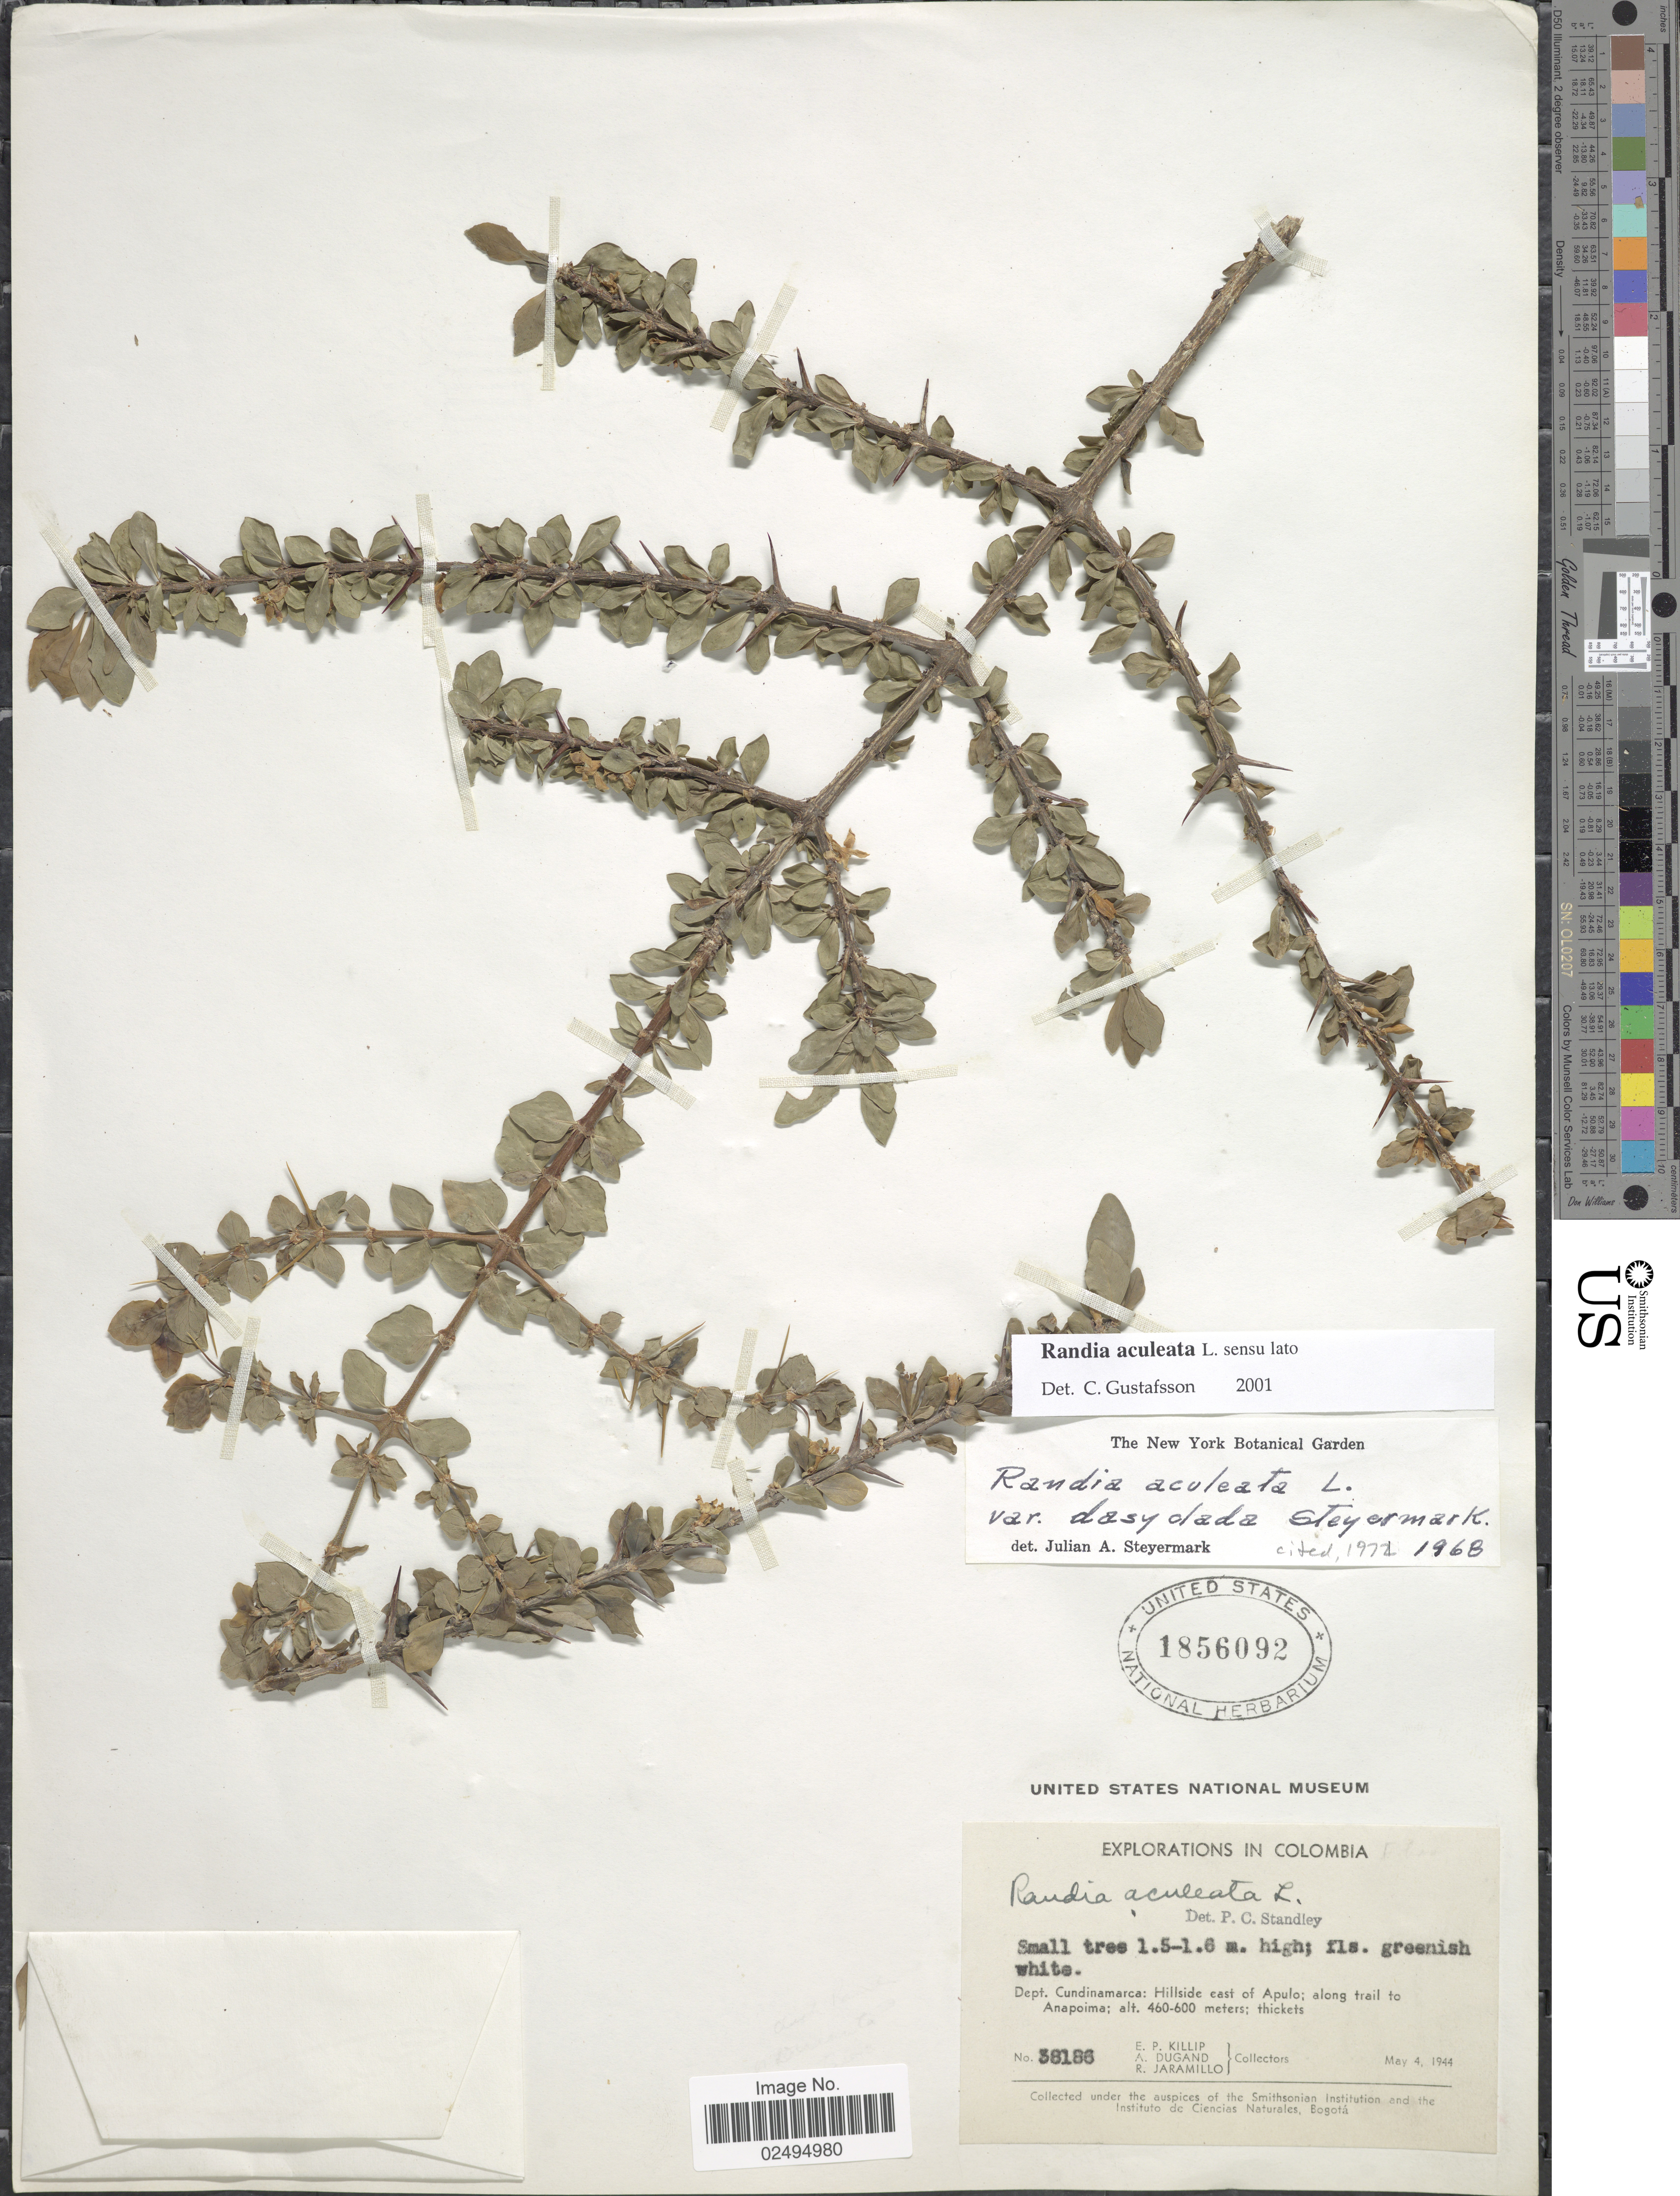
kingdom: Plantae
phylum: Tracheophyta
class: Magnoliopsida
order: Gentianales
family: Rubiaceae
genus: Randia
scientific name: Randia aculeata var. dasyclada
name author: Steyerm.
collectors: E. P. Killip, A. Dugand & R. Jaramillo M.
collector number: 38186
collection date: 1944-05-04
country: Colombia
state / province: Cundinamarca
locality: Hillside east of Apulo; along trail to Anapoima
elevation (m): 460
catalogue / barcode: US 1856092